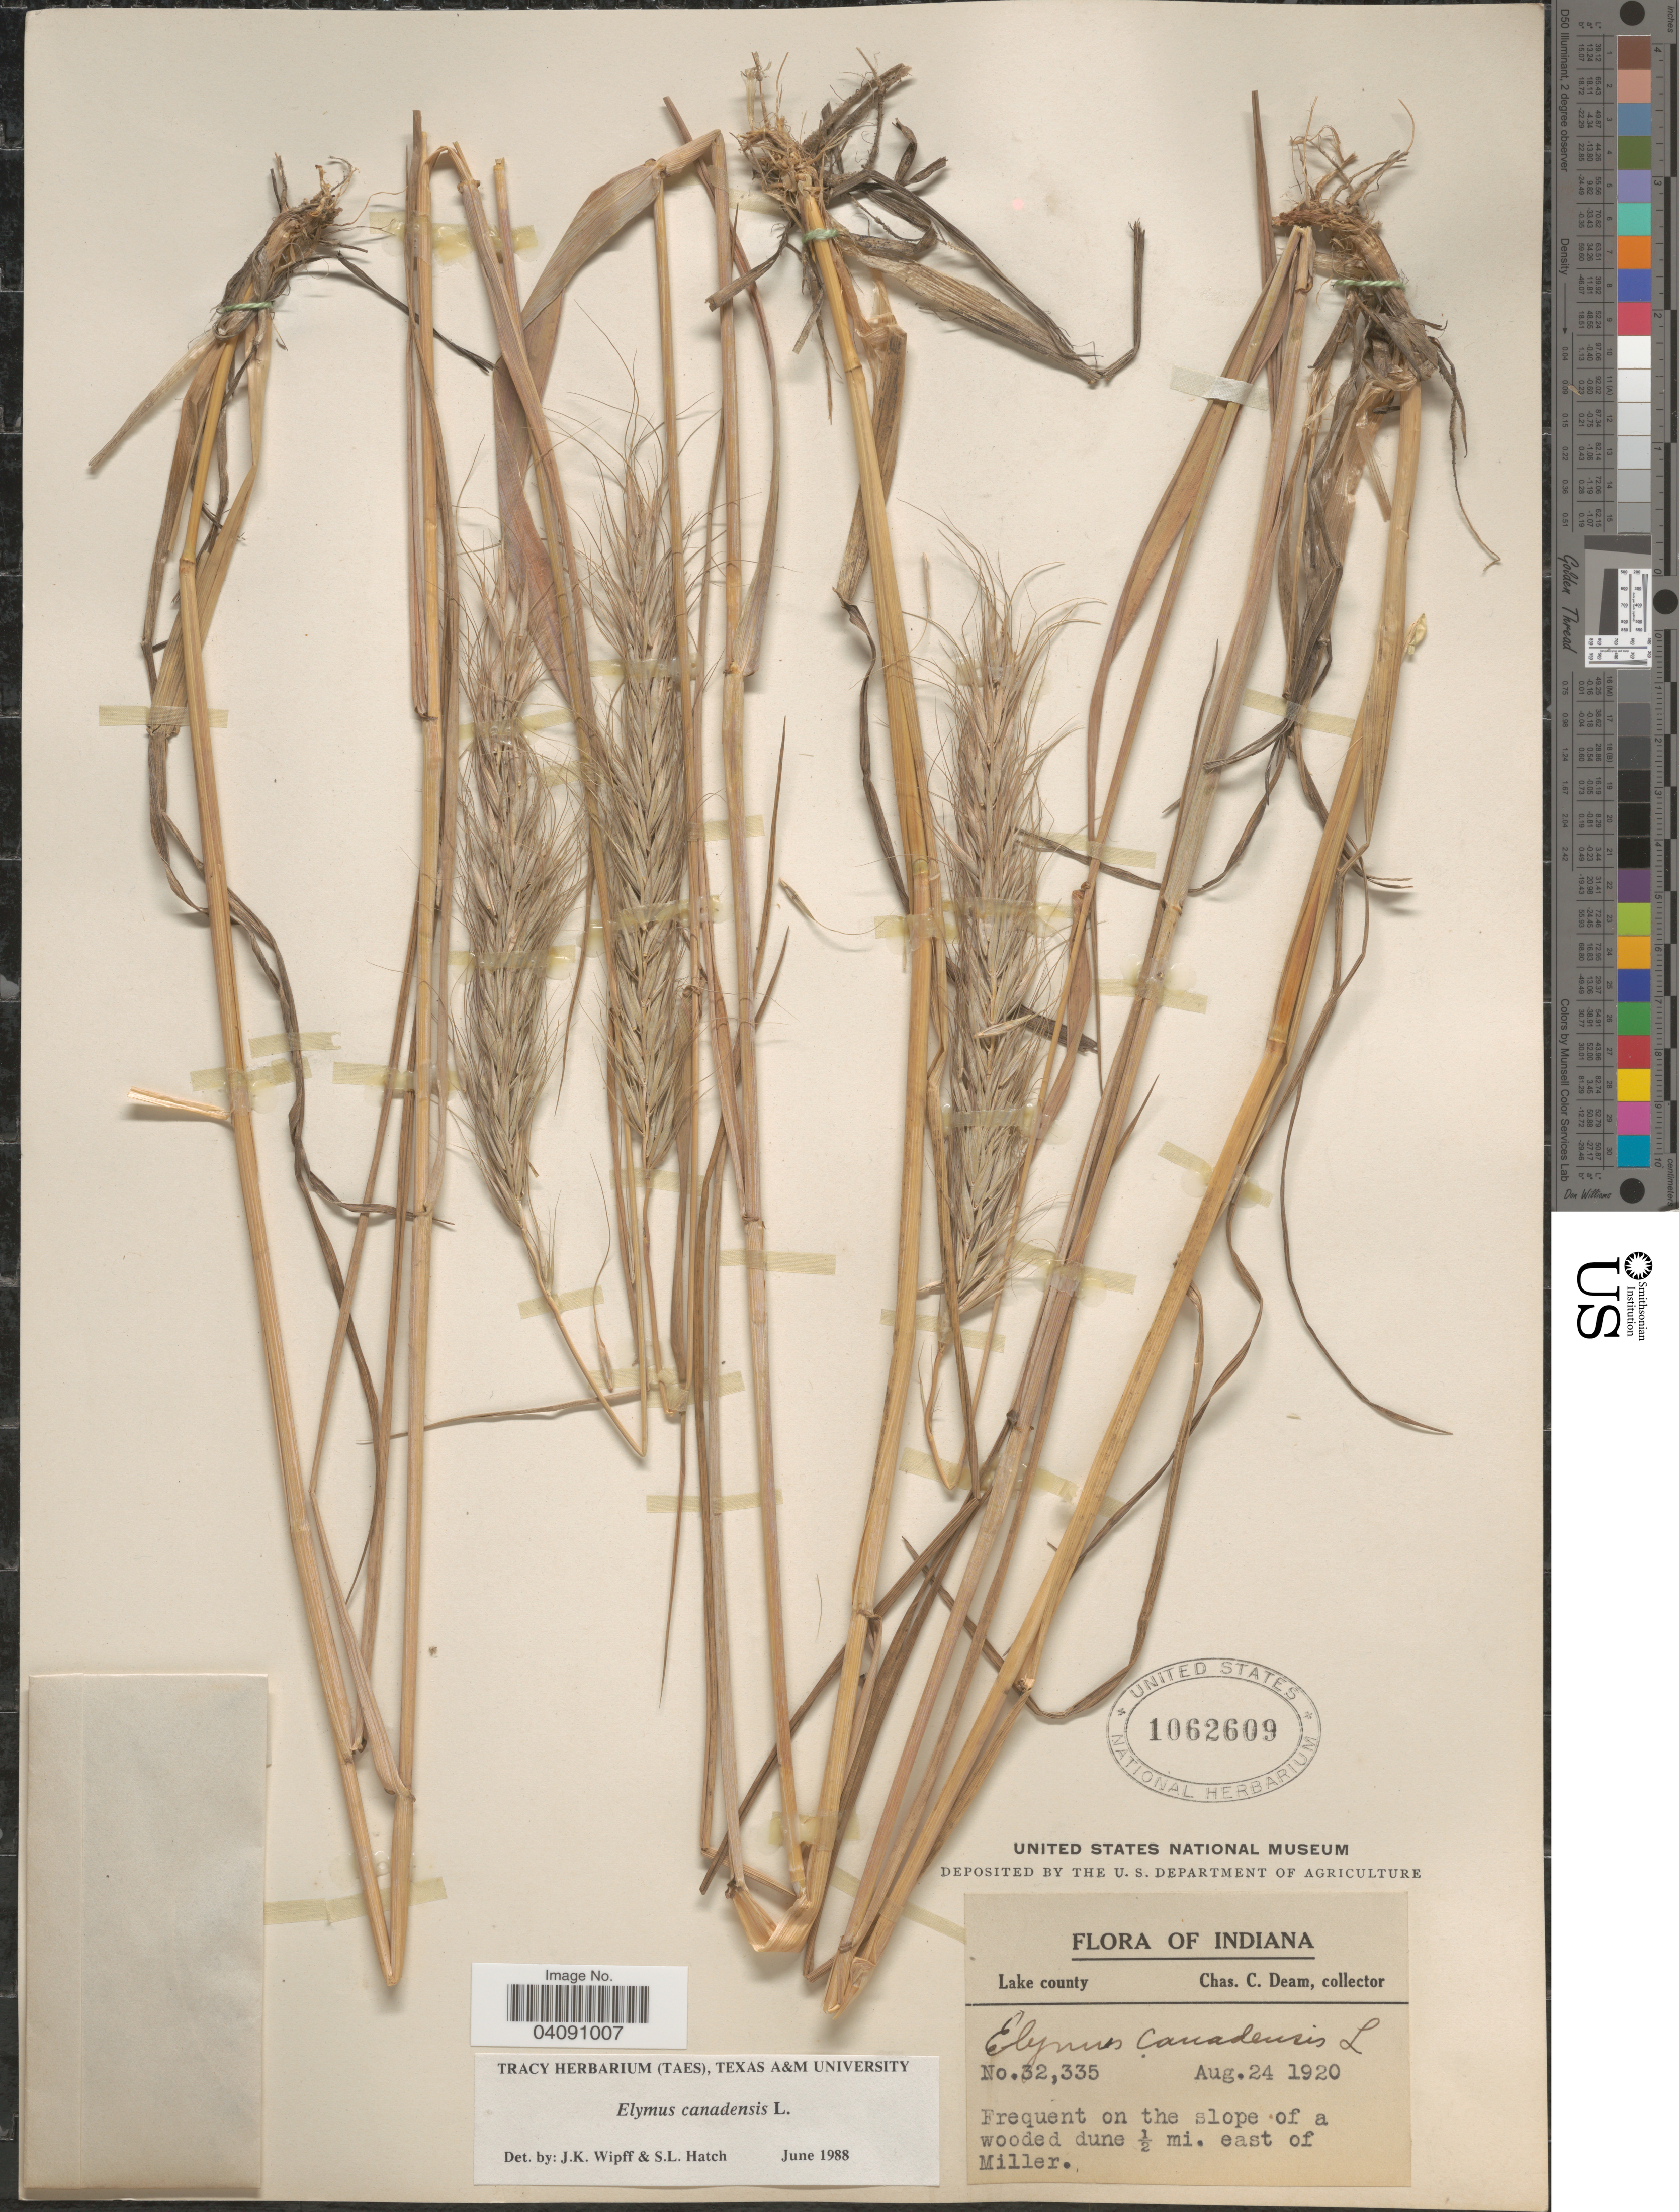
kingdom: Plantae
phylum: Tracheophyta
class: Liliopsida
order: Poales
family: Poaceae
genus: Elymus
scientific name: Elymus canadensis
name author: L.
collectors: C. C. Deam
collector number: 32335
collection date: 1920-08-24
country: United States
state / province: Indiana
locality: Lake county. On the slope of a wooded dune ½ mi. east of Miller.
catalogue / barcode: US 1062609